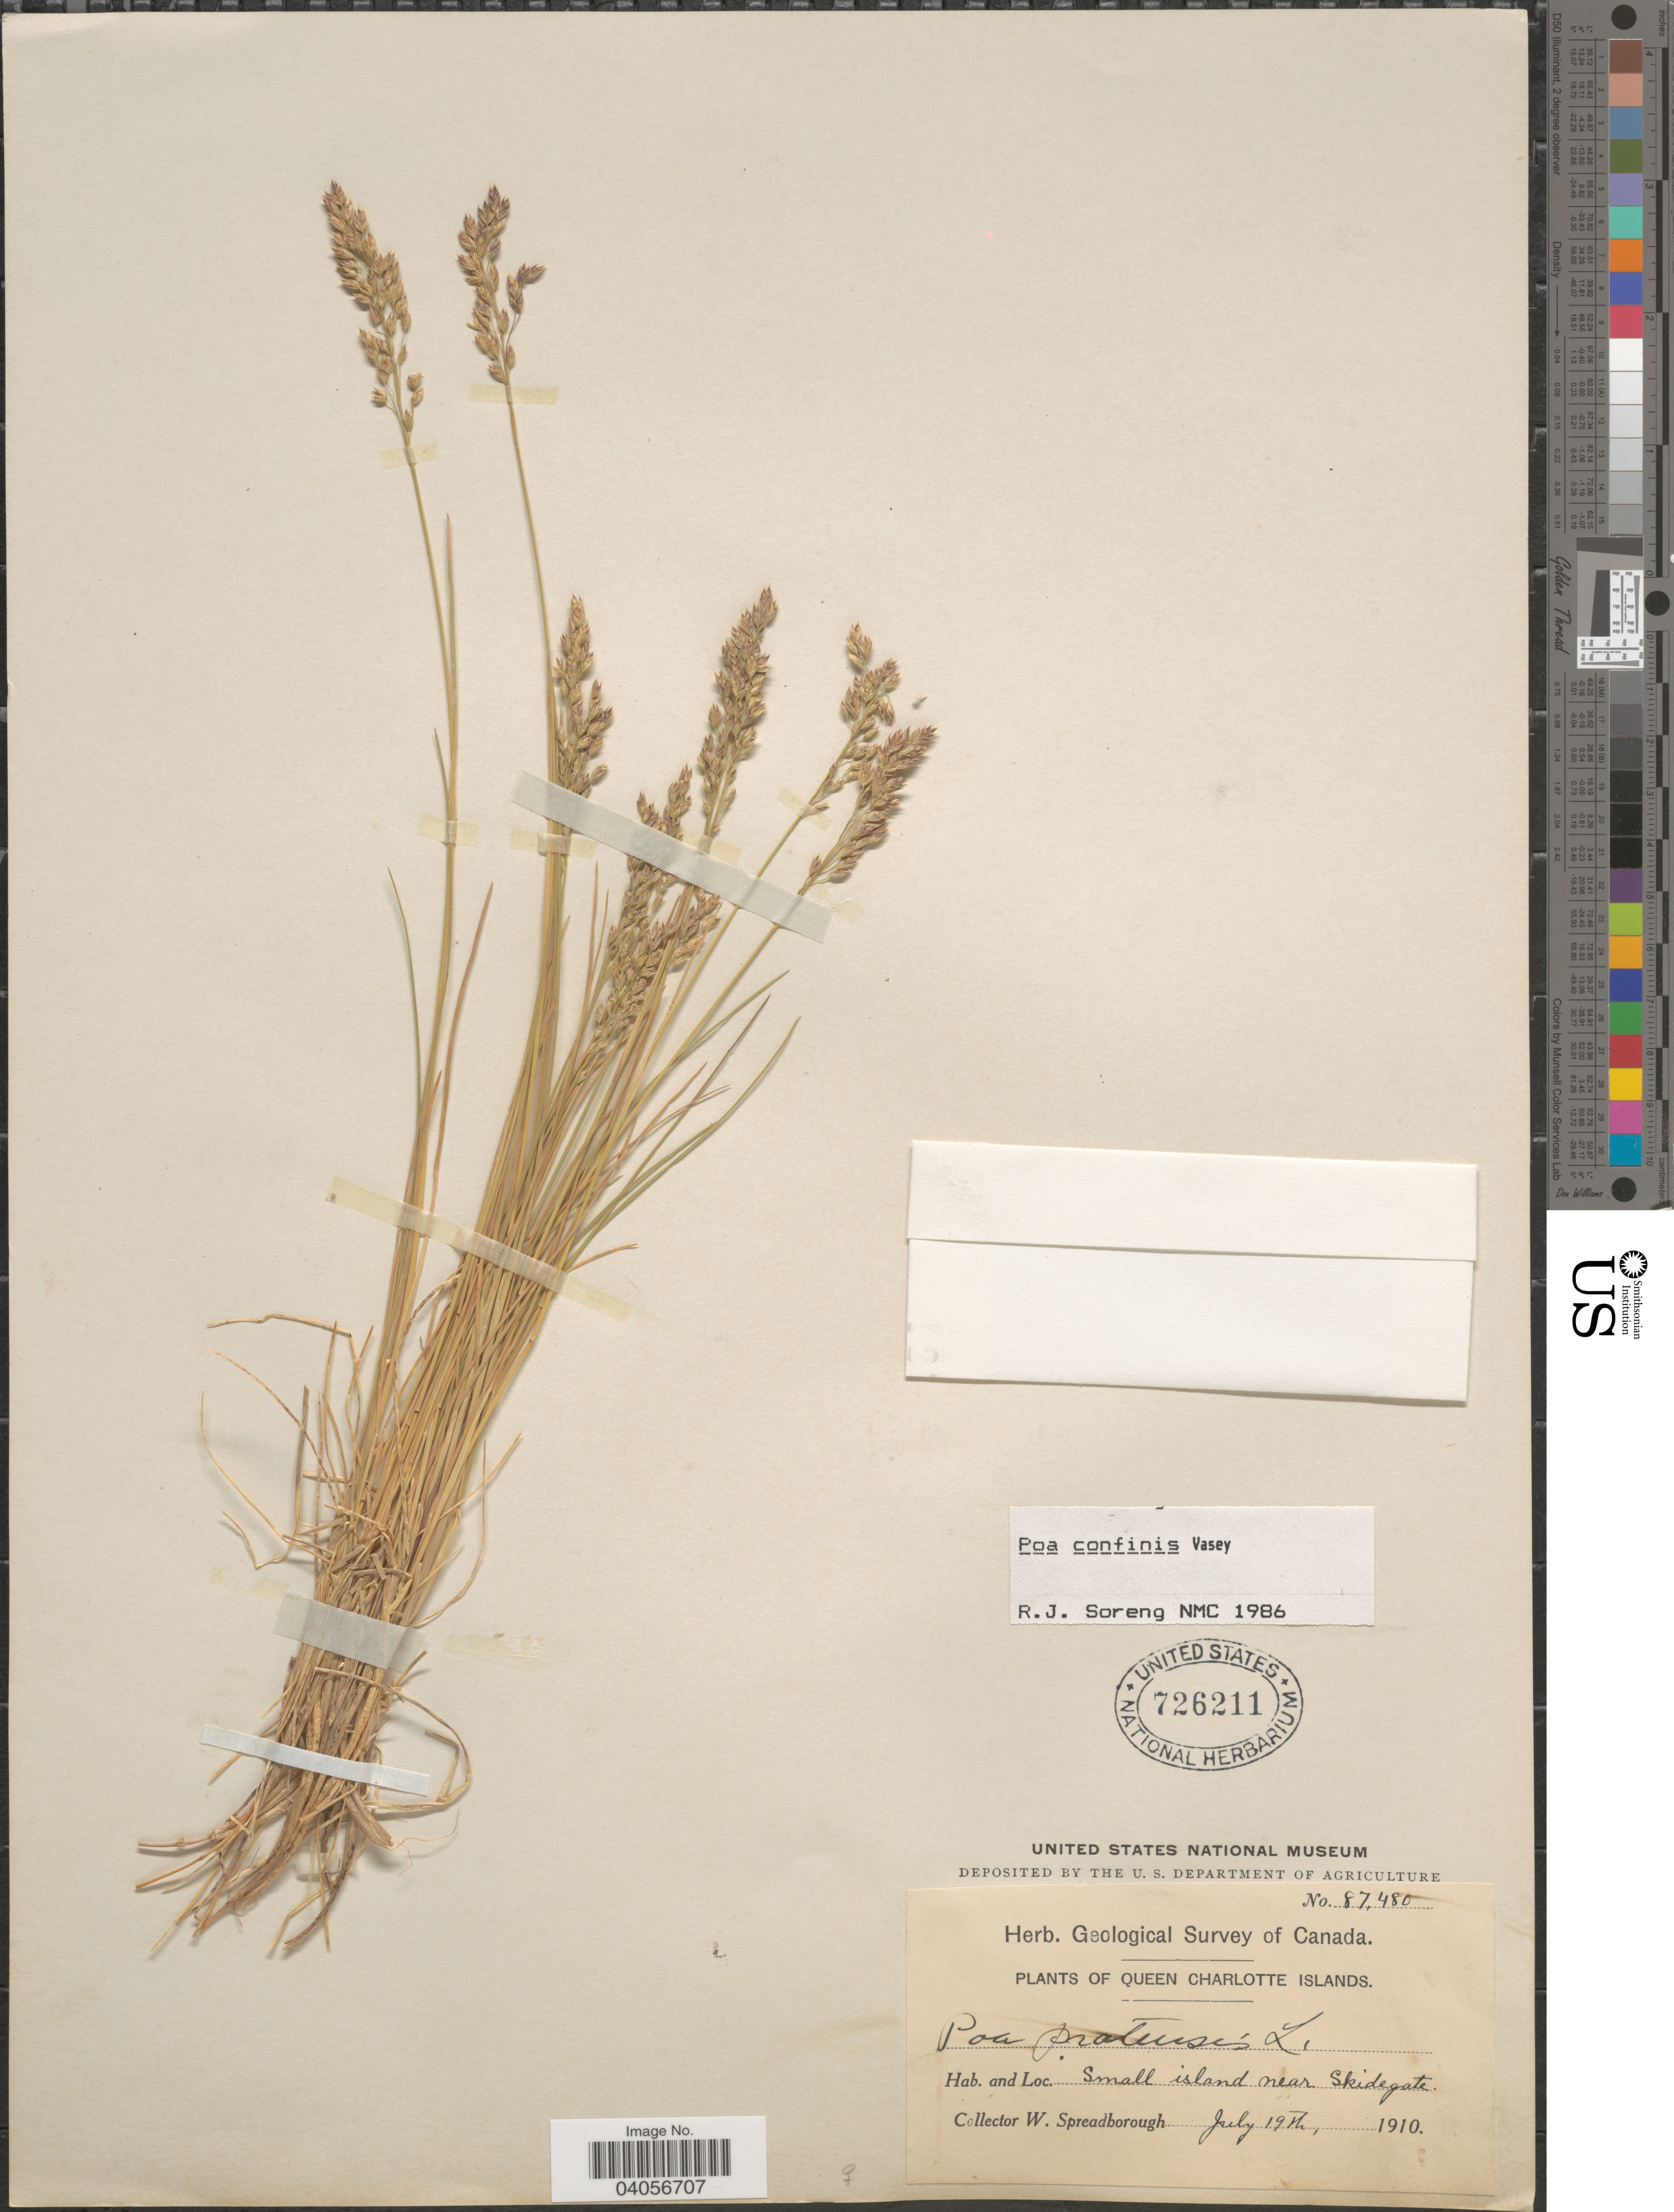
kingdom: Plantae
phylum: Tracheophyta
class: Liliopsida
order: Poales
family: Poaceae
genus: Poa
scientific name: Poa confinis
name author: Vasey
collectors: W. Spreadborough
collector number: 87480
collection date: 1910-07-19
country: Canada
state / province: British Columbia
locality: Queen Charlotte Islands. Small island near Skidegate.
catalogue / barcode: US 726211